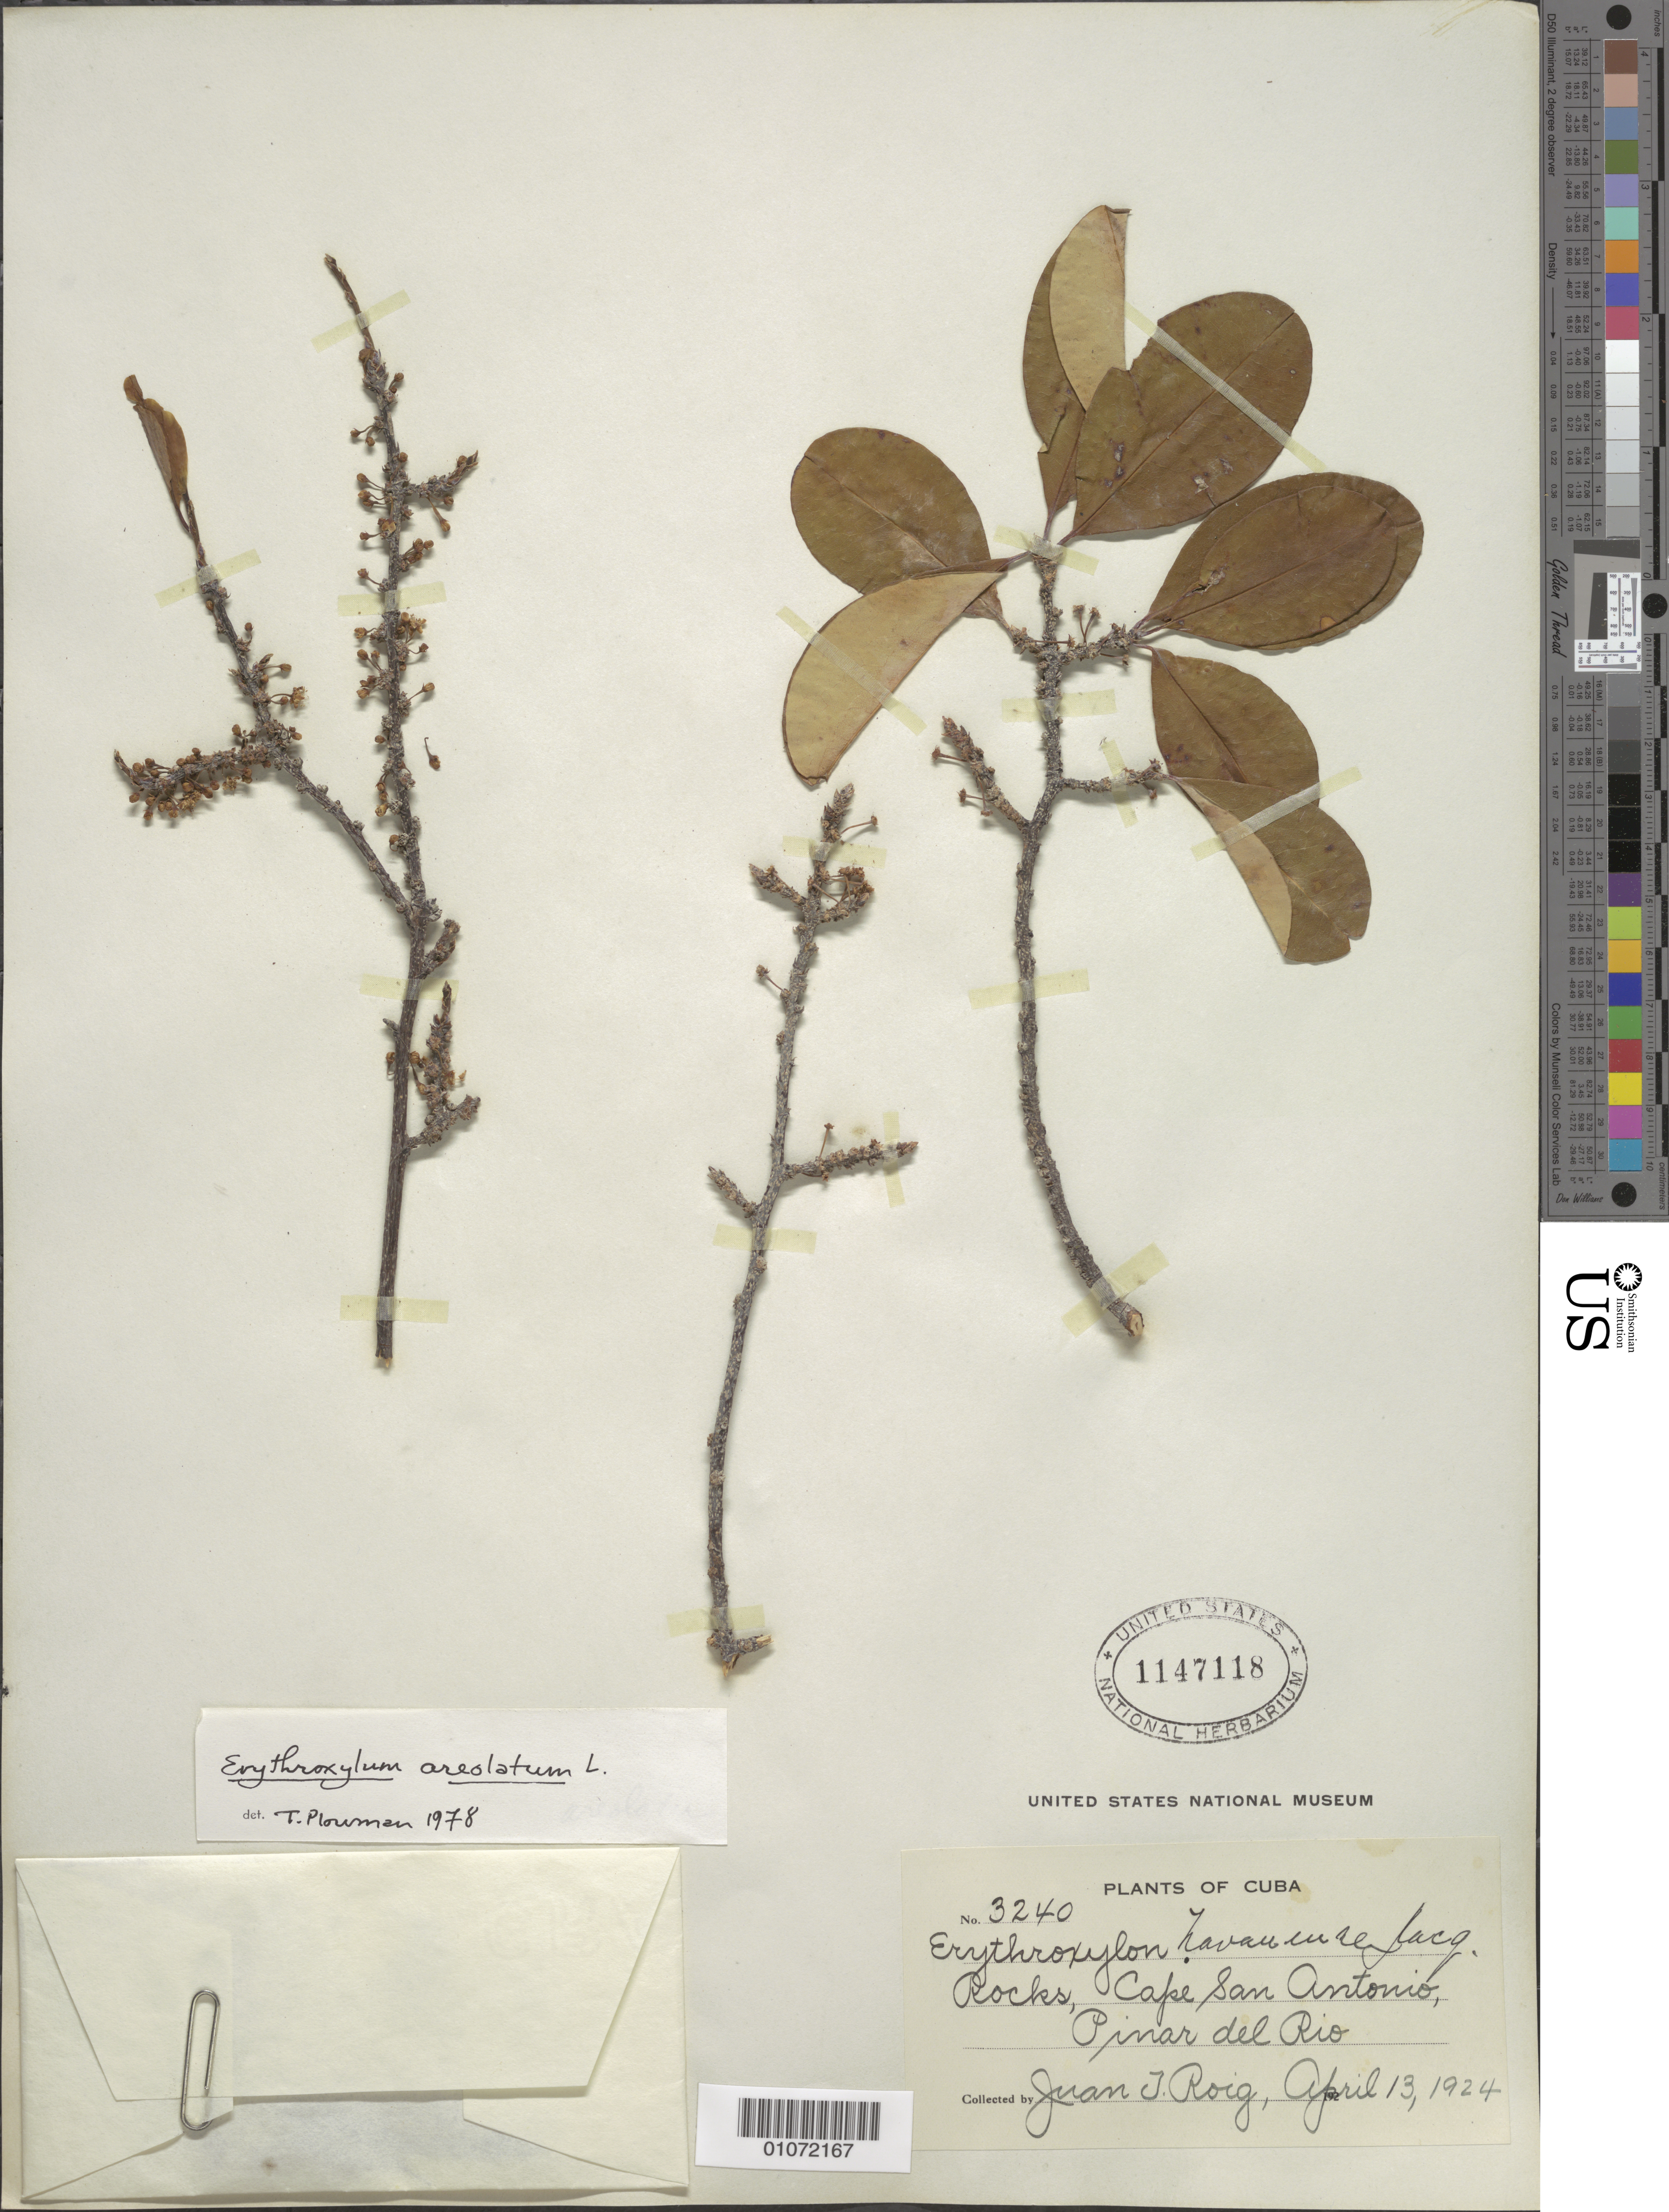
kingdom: Plantae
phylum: Tracheophyta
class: Magnoliopsida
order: Malpighiales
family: Erythroxylaceae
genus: Erythroxylum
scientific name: Erythroxylum aerolatum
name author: L.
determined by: Plowman, T.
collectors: J. Roig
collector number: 3240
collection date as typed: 13 Jul 1924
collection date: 1924-07-13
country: Cuba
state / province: Pinar del Rio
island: Cuba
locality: Rocks, cape San Antonio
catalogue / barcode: US 1147118